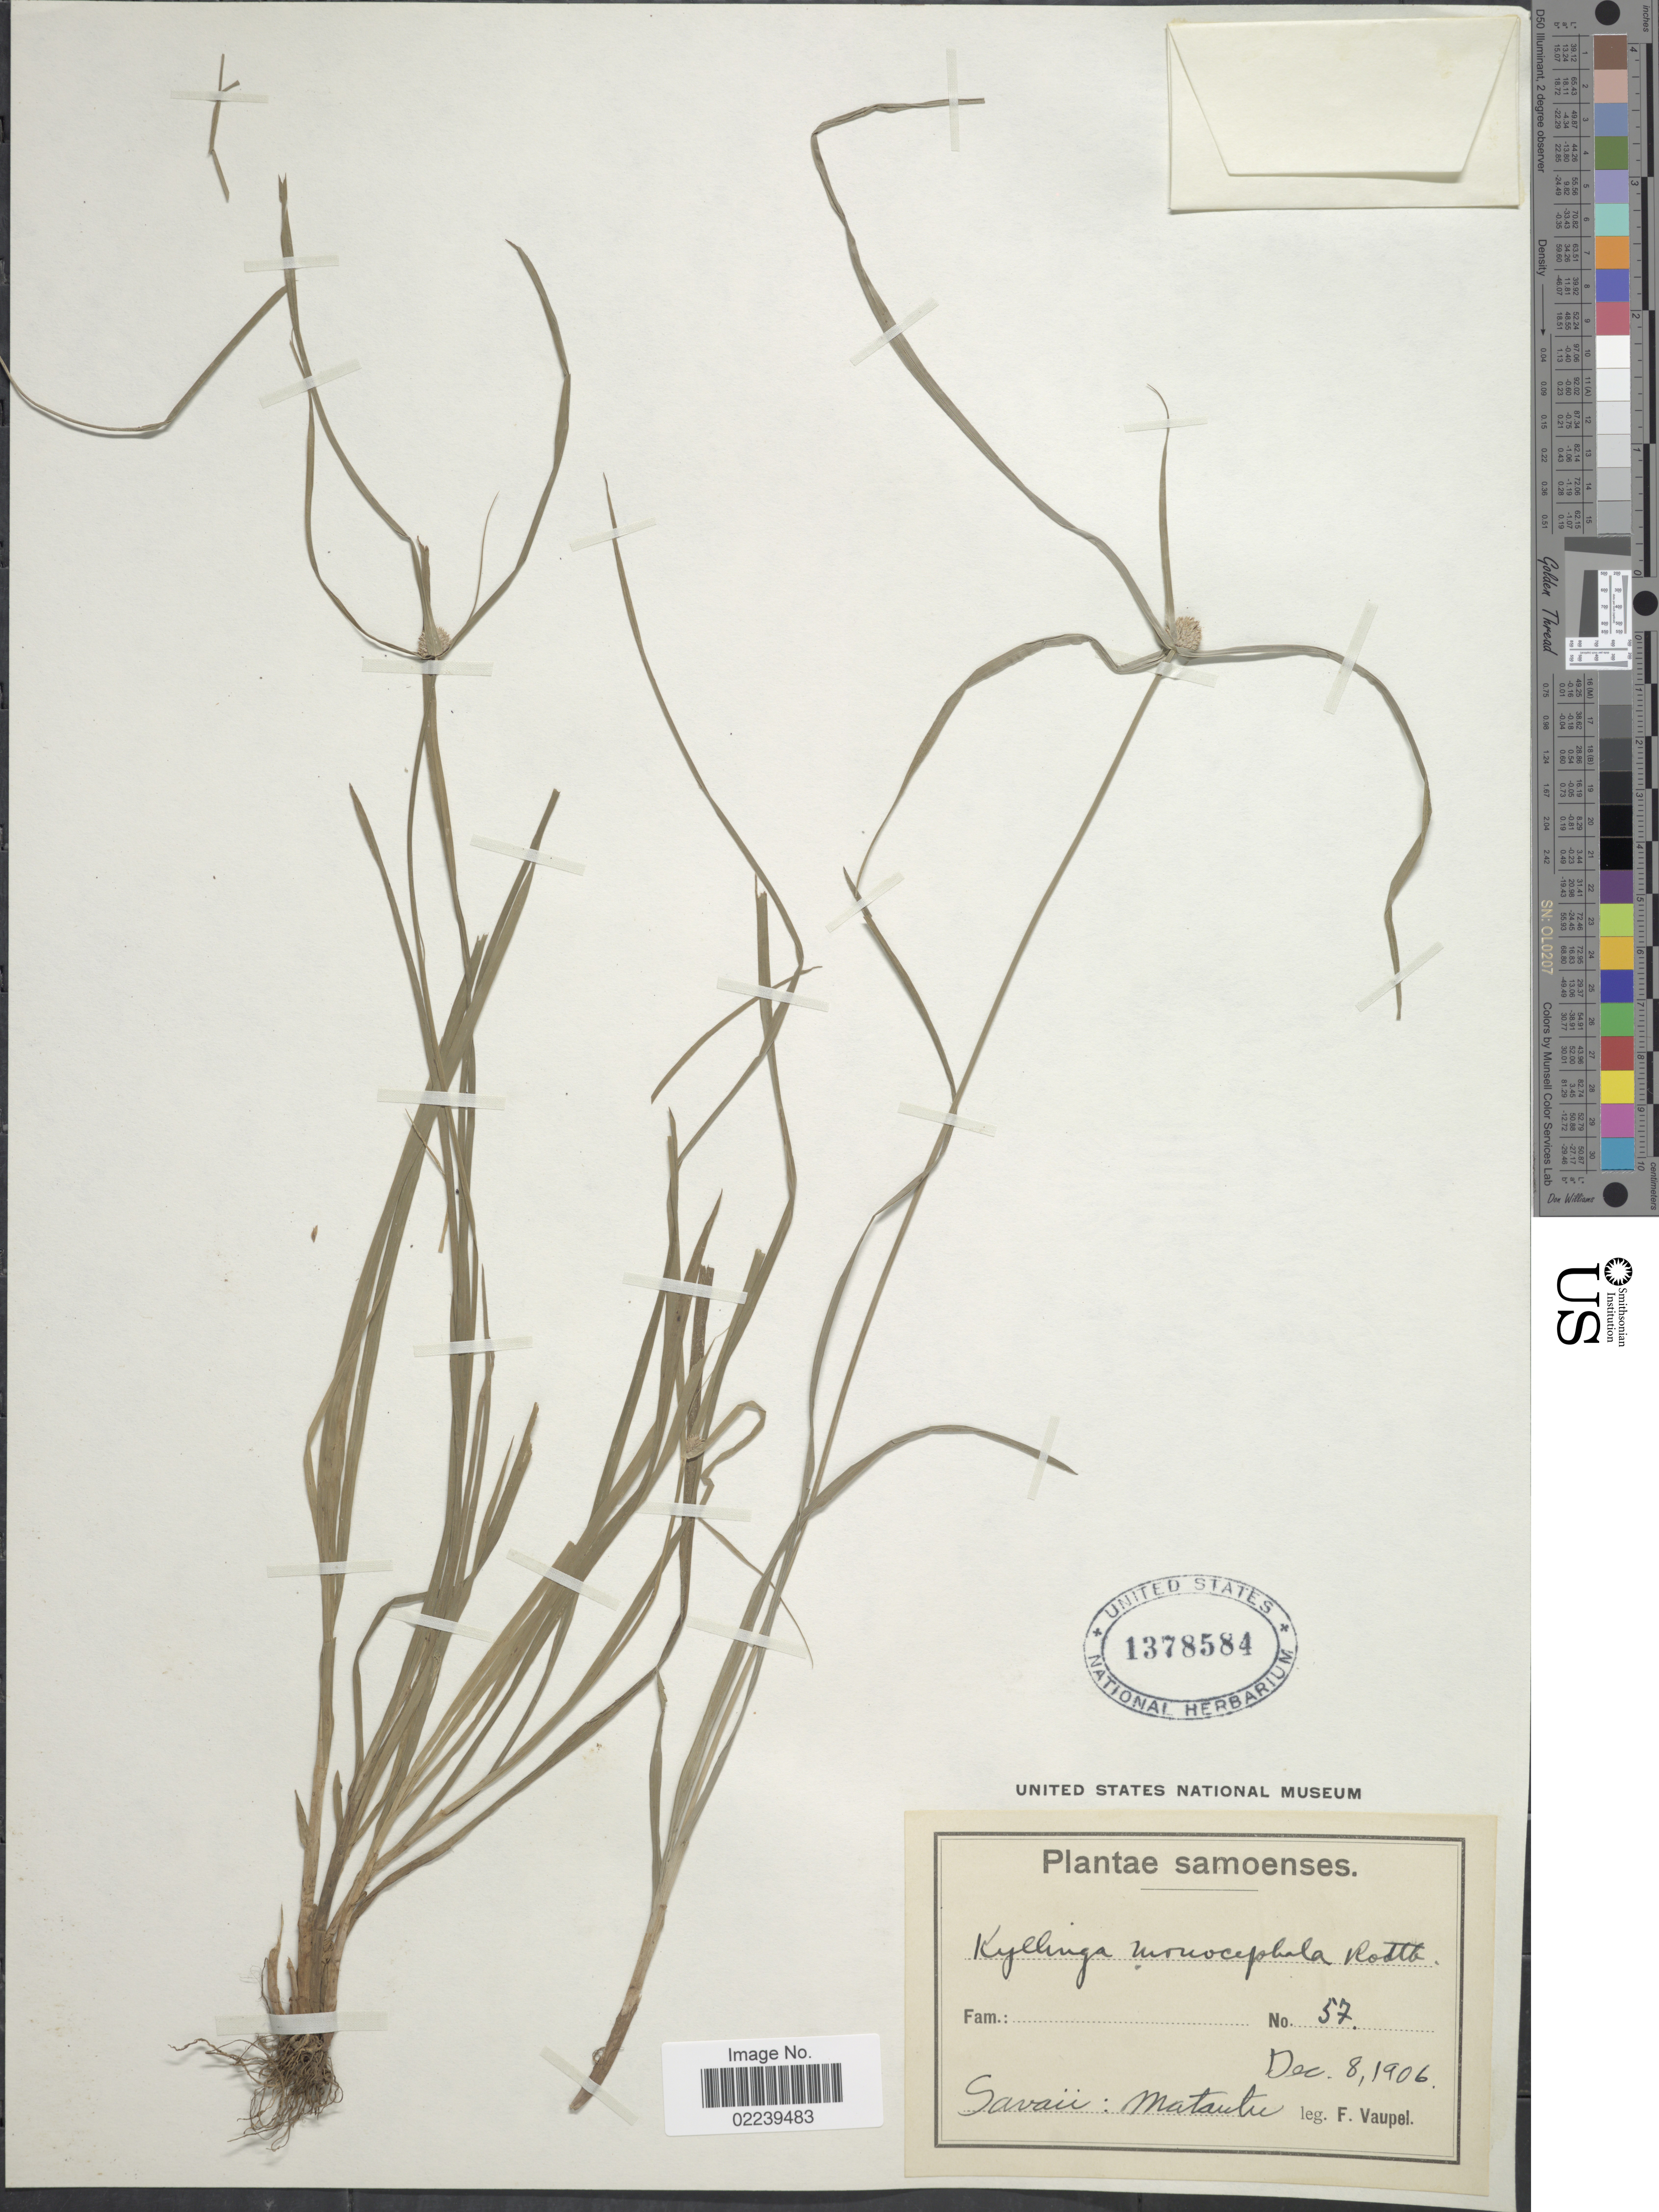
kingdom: Plantae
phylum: Tracheophyta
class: Liliopsida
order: Poales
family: Cyperaceae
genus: Cyperus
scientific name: Cyperus mindorensis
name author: (Steud.) Huygh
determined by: Strong, M. T., (US), Smithsonian Institution - National Museum of Natural History (UNITED STATES)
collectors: F. Vaupel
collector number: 57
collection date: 1906-12-08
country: Samoa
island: Savai'i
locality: Mataulu: Savaii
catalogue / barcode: US 1378584